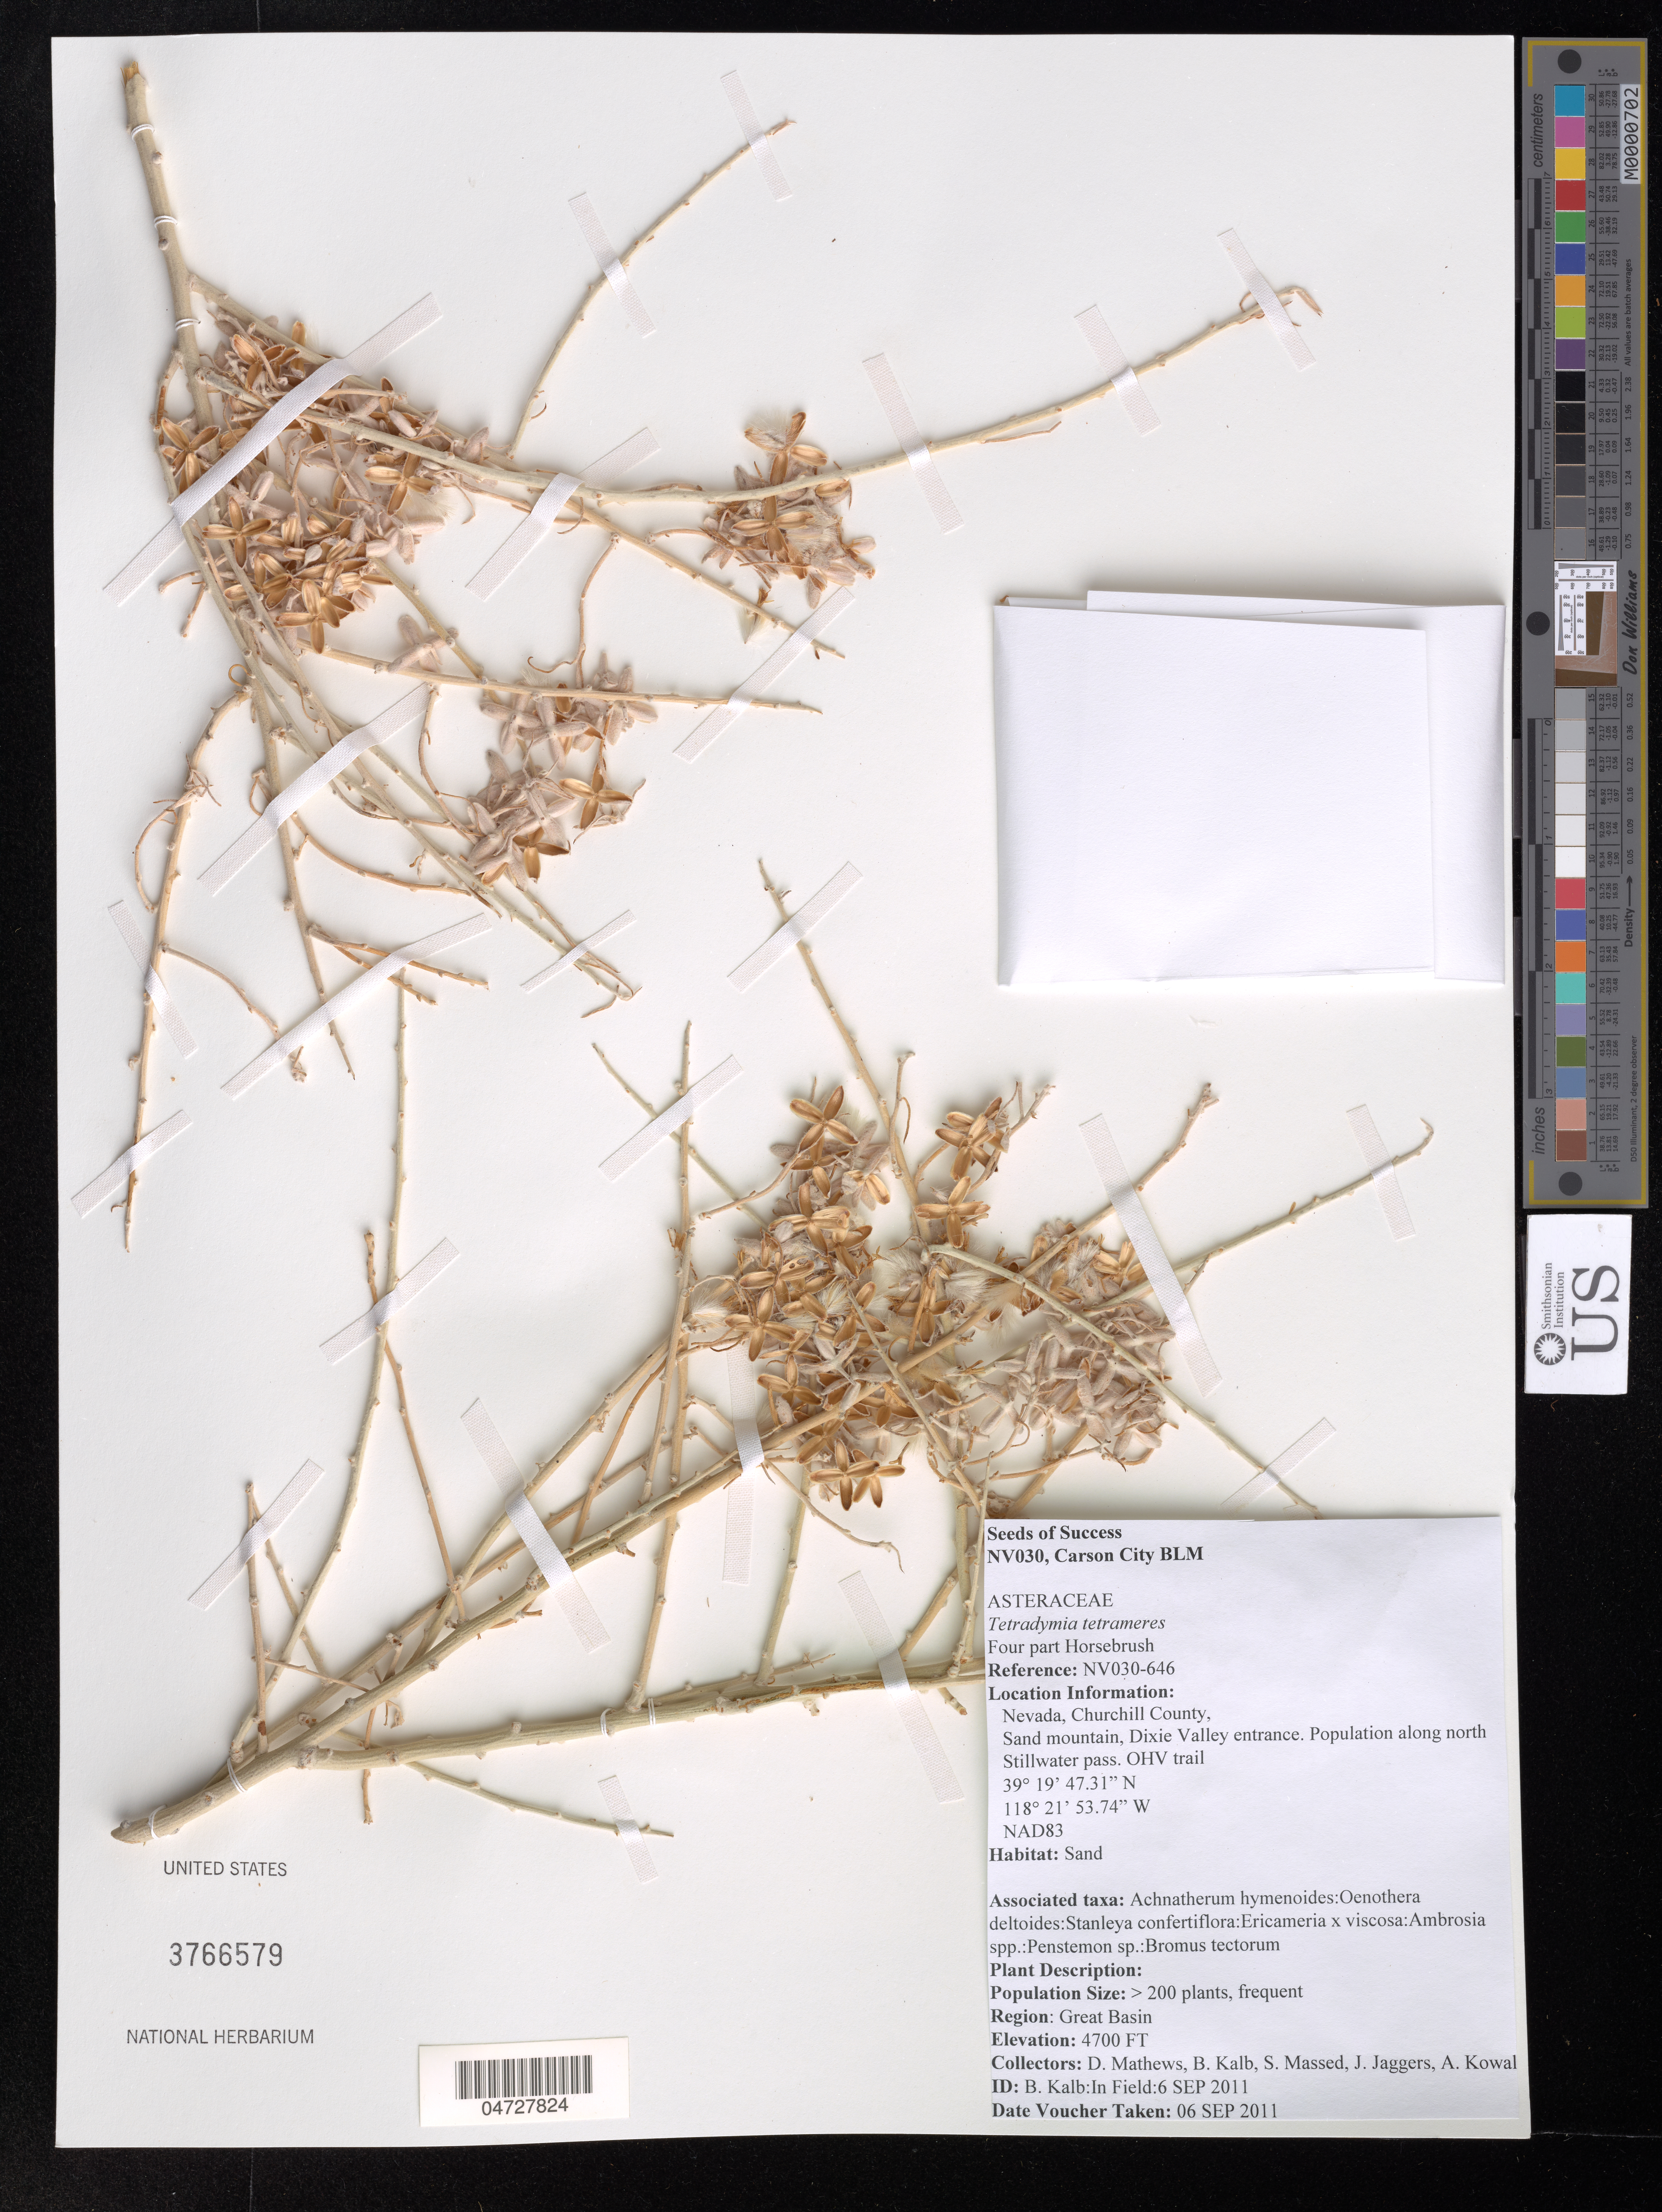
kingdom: Plantae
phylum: Tracheophyta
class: Magnoliopsida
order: Asterales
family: Asteraceae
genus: Tetradymia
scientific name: Tetradymia tetrameres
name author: (S.F. Blake) Strother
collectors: D. Mathews, B. Kalb, S. Massed & J. Jaggers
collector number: NV030-646>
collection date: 2011-09-06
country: United States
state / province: Nevada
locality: Churchill County. Sand mountain, Dixie Valley entrance. Population along north Stillwater pass. OHV trail. Great Basin.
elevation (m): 1433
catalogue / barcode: US 3766579